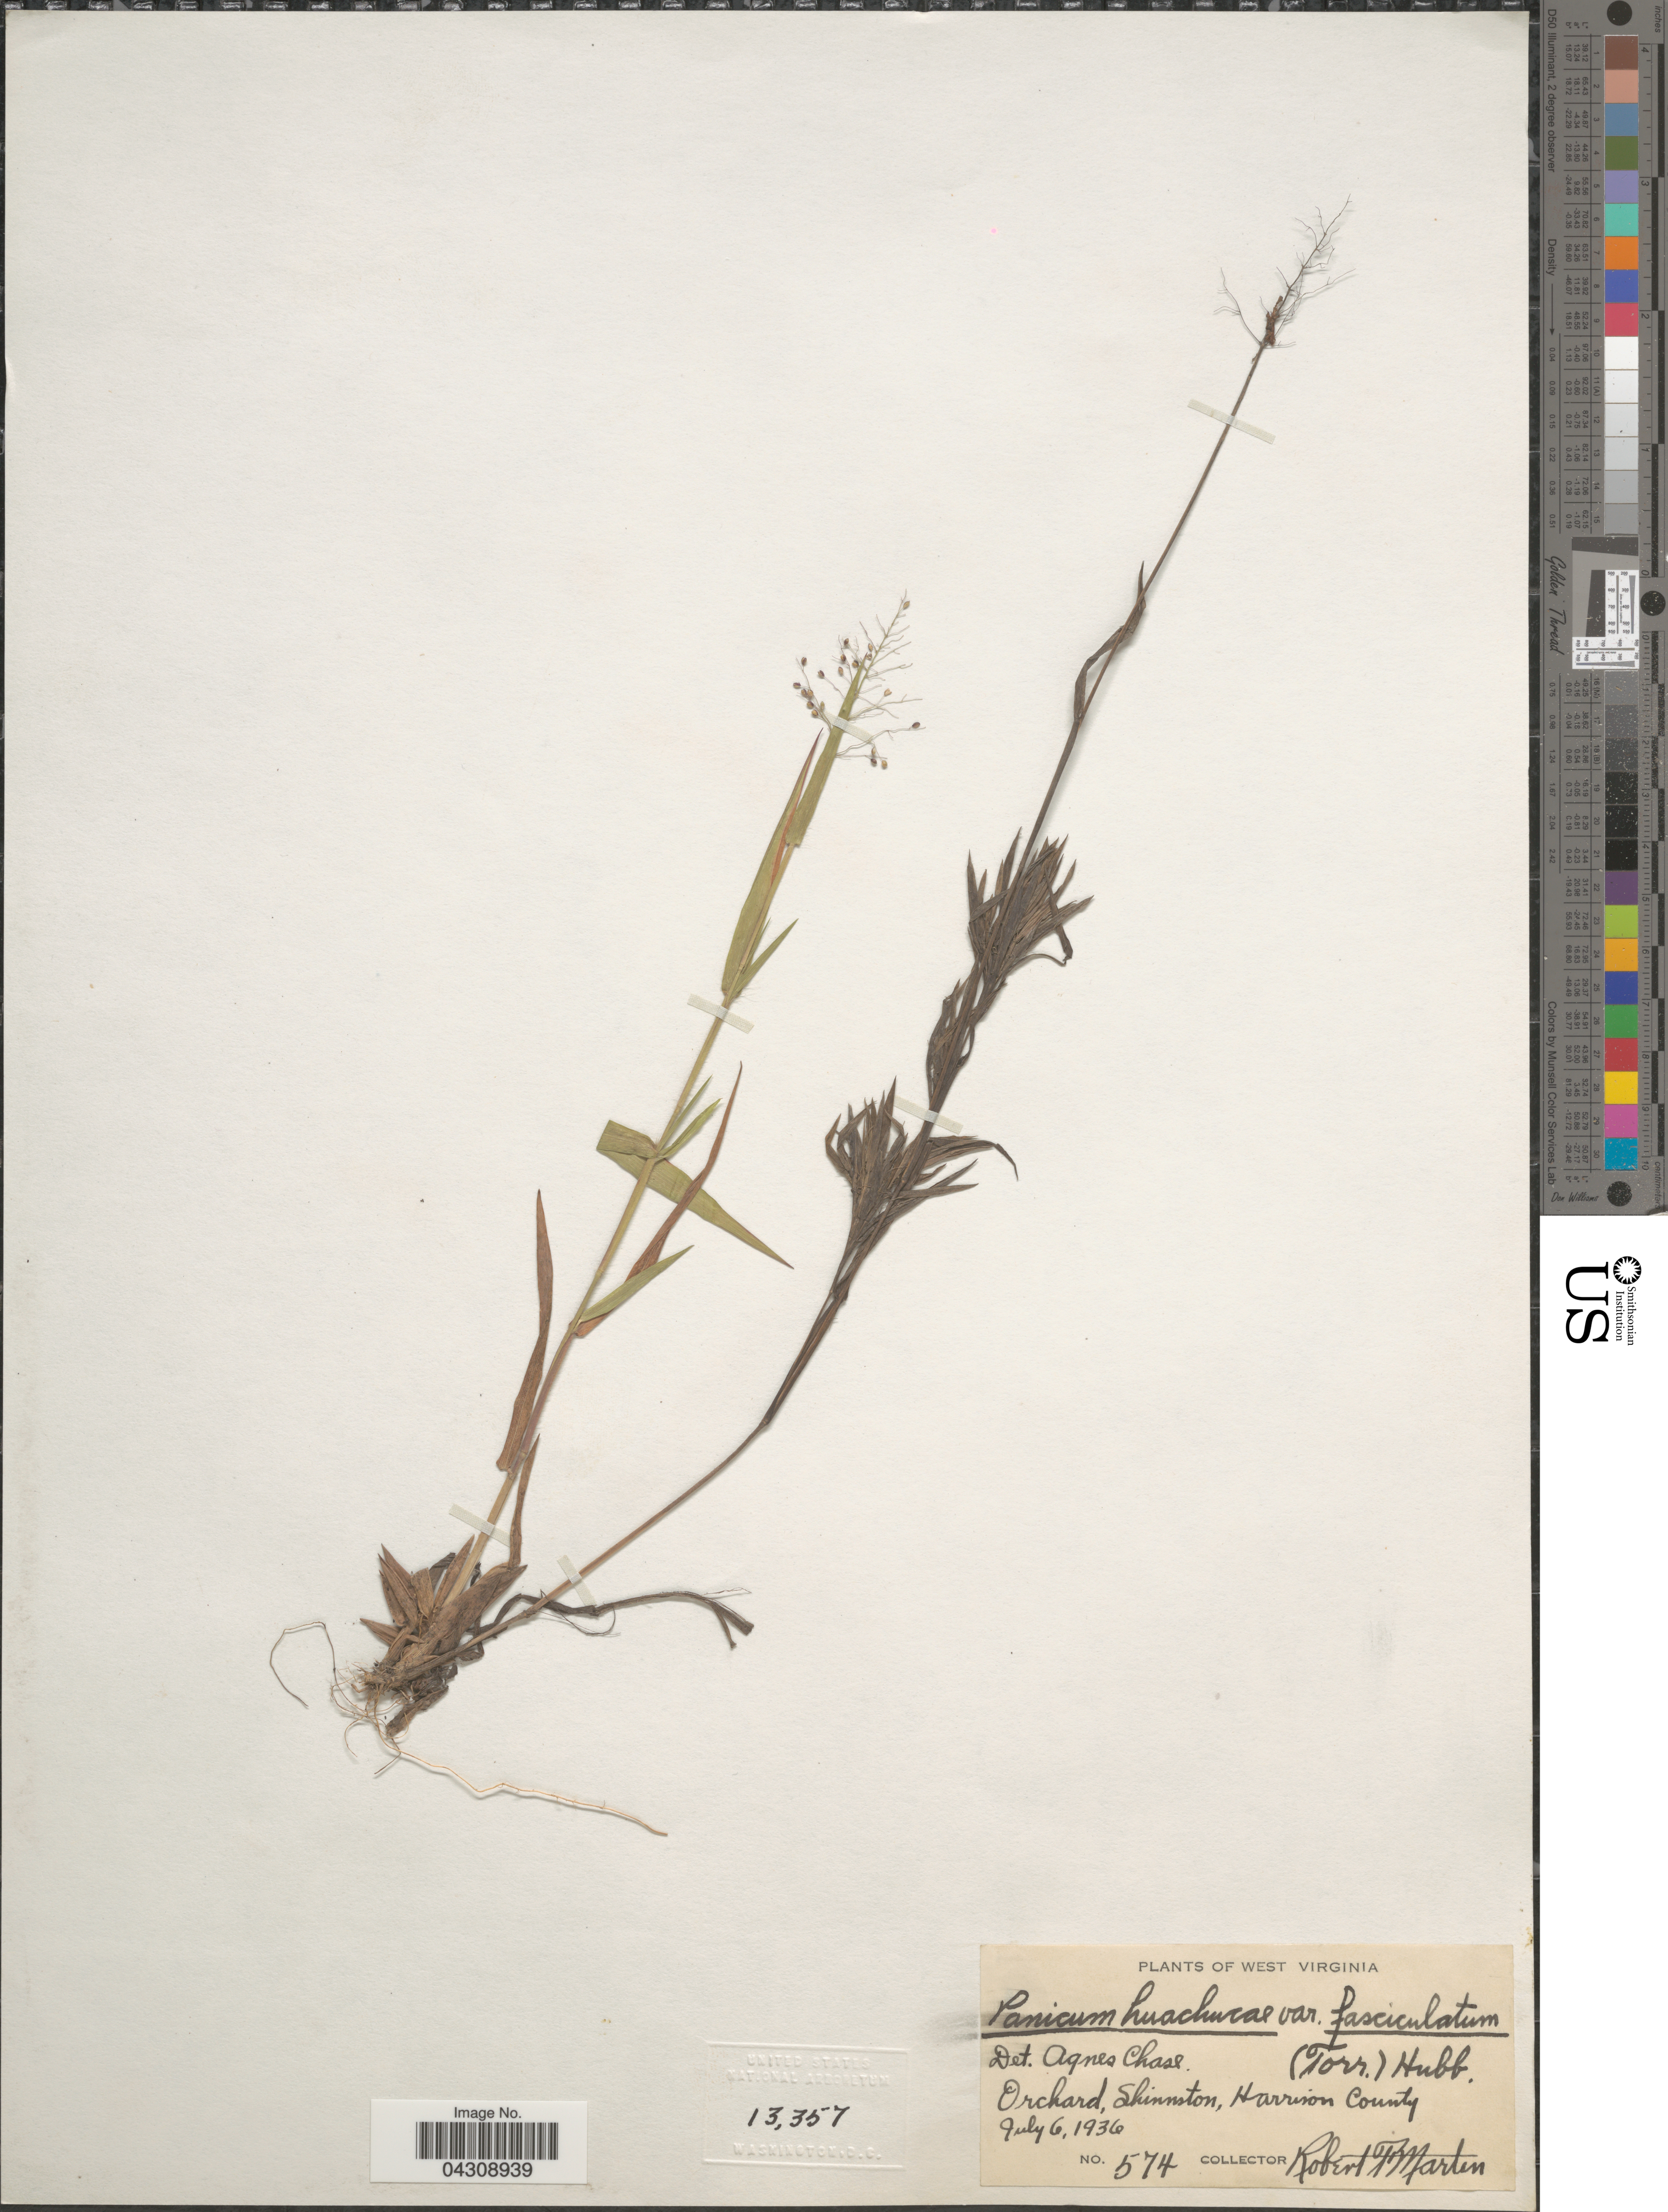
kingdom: Plantae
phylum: Tracheophyta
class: Liliopsida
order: Poales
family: Poaceae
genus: Dichanthelium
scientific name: Dichanthelium acuminatum var. acuminatum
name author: (Sw.) Gould & C.A. Clark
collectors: R. F. Martin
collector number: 574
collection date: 1936-07-06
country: United States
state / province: West Virginia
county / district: Harrison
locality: Orchard, Shinnston, Harrison County.